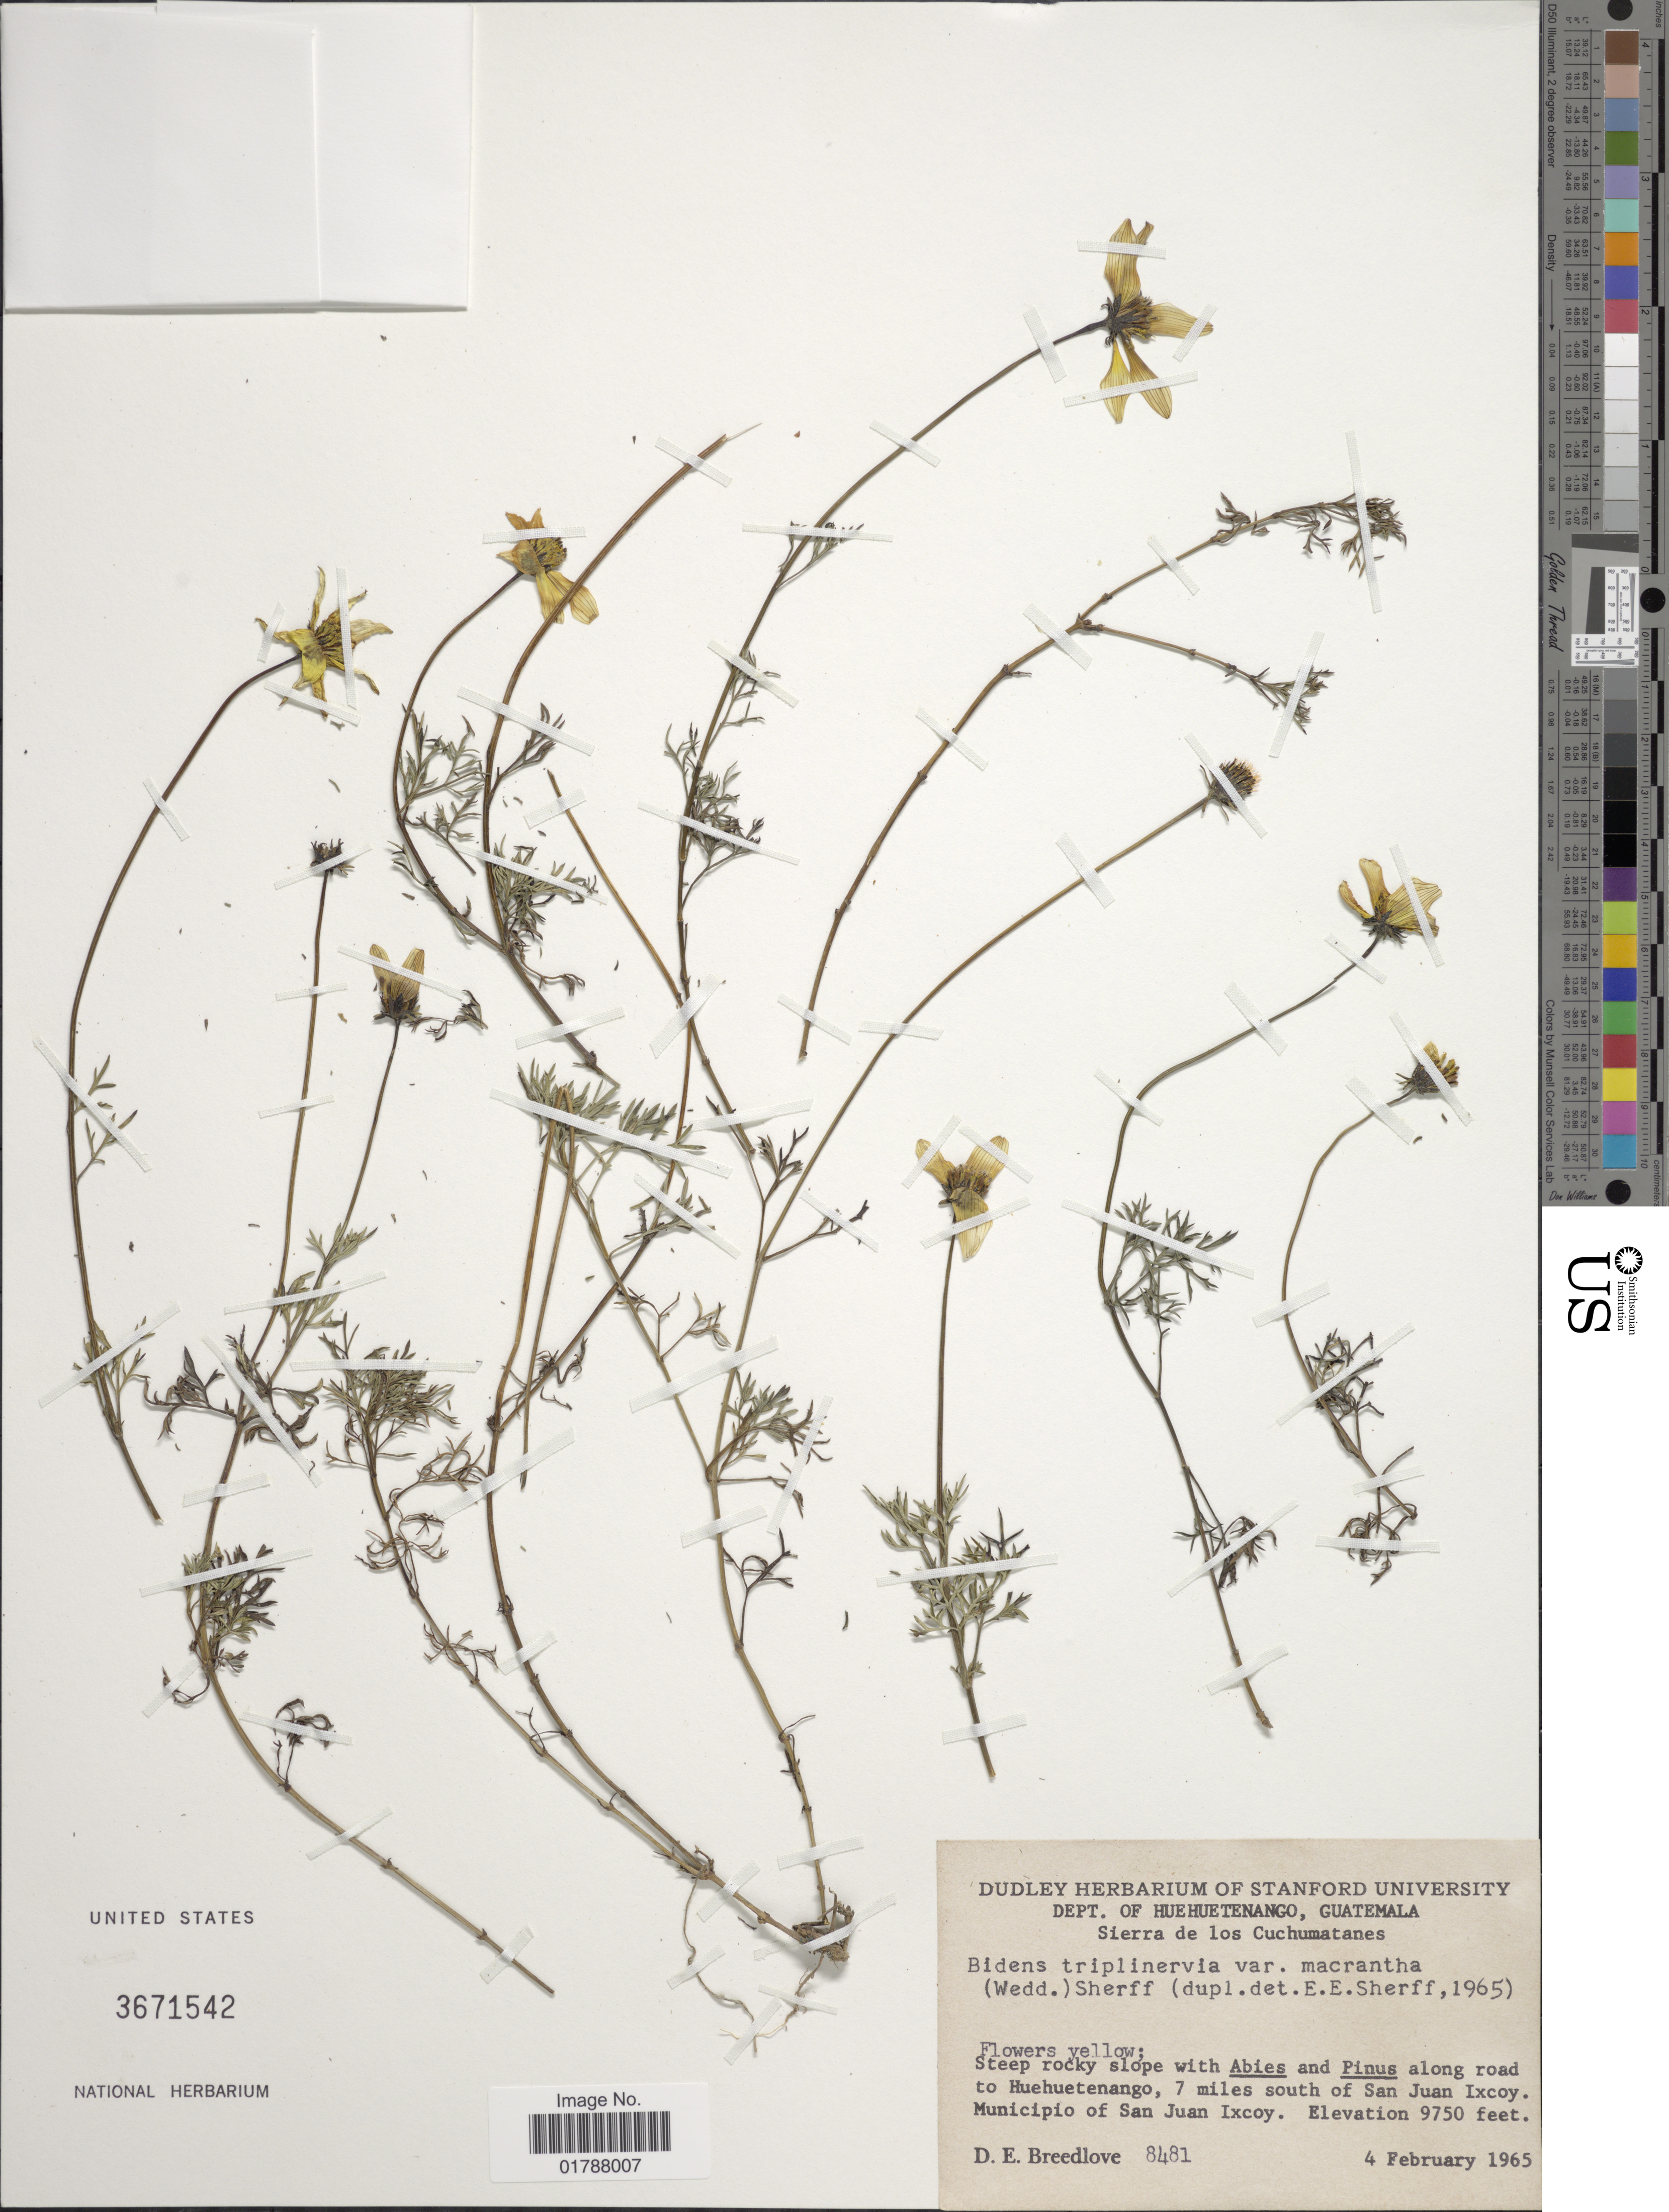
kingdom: Plantae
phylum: Tracheophyta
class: Magnoliopsida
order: Asterales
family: Asteraceae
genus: Bidens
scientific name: Bidens triplinervia var. macrantha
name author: (Wedd.) Sherff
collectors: D. E. Breedlove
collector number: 8481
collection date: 1965-02-04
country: Guatemala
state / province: Huehuetenango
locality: Dept. of Huehuetenango, Guatemala, Sierra de los Cuchumatanes, Along road to Huehuetenango, 7 miles south of San Juan Ixcoy, Municipio of San Juan Ixcoy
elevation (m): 2972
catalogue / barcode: US 3671542